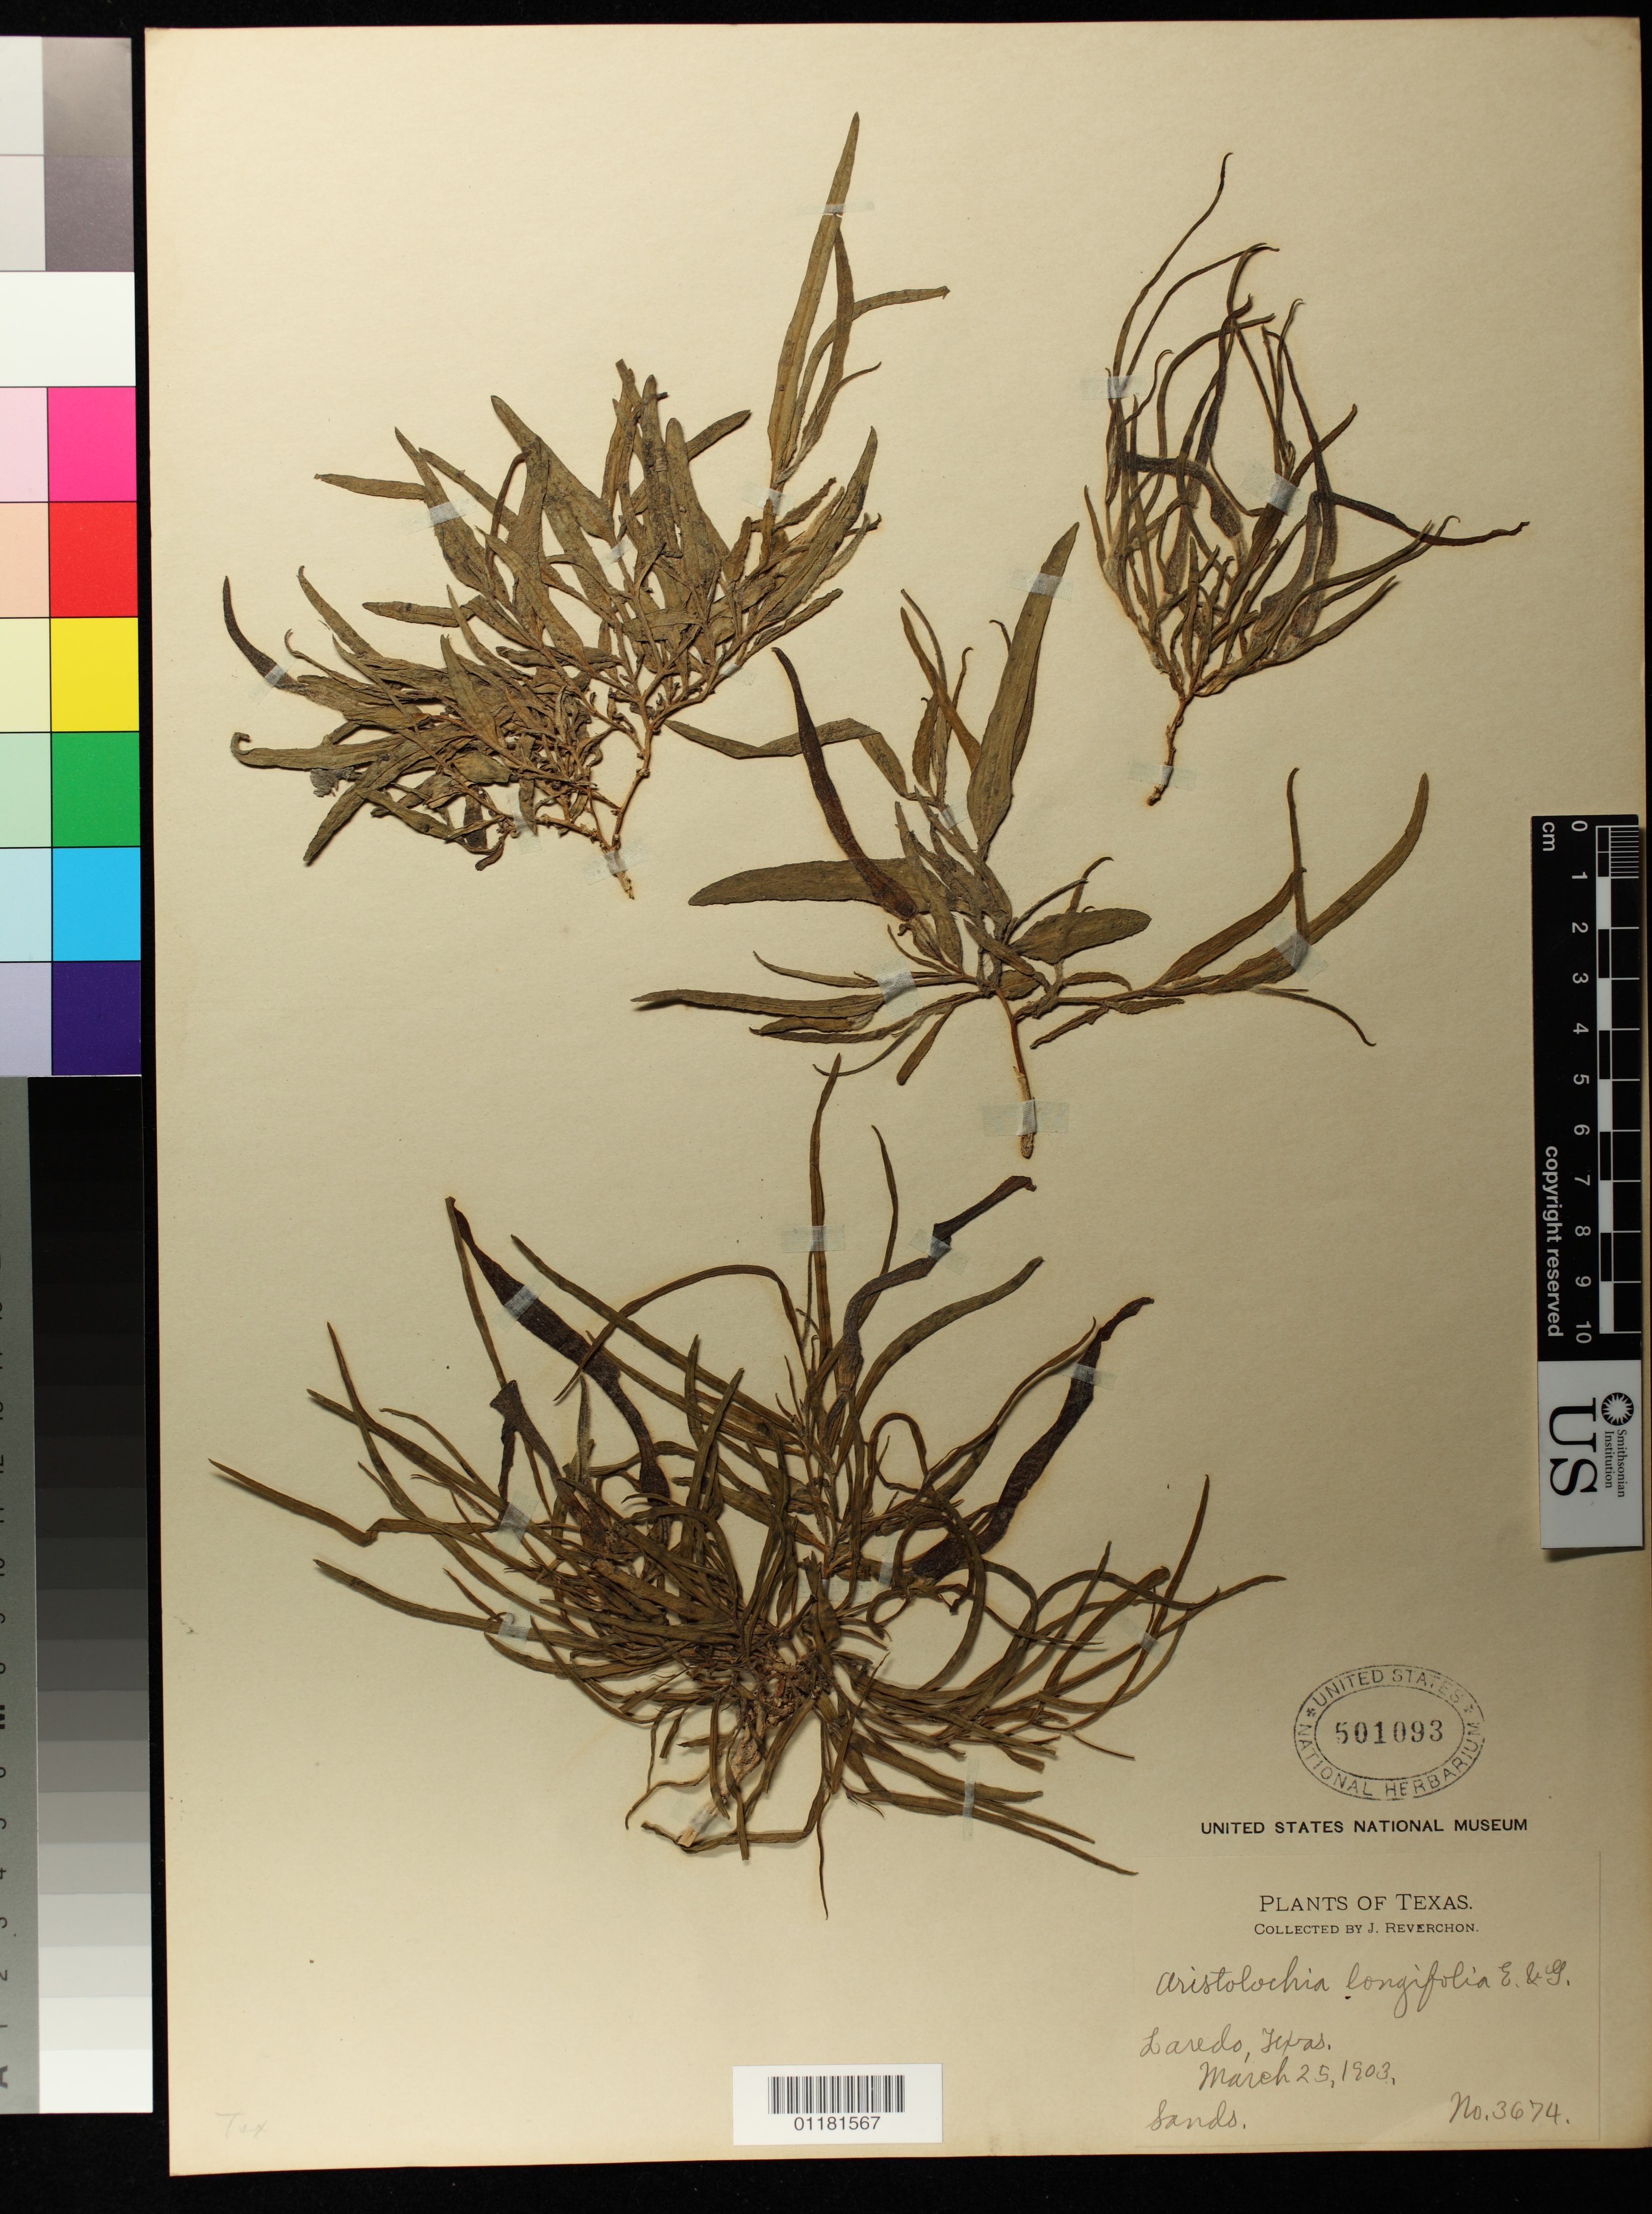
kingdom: Plantae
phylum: Tracheophyta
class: Magnoliopsida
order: Piperales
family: Aristolochiaceae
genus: Aristolochia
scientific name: Aristolochia longiflora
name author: Engelm. & A. Gray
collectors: J. Reverchon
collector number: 3674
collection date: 1903-03-25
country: United States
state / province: Texas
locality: Laredo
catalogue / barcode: US 501093